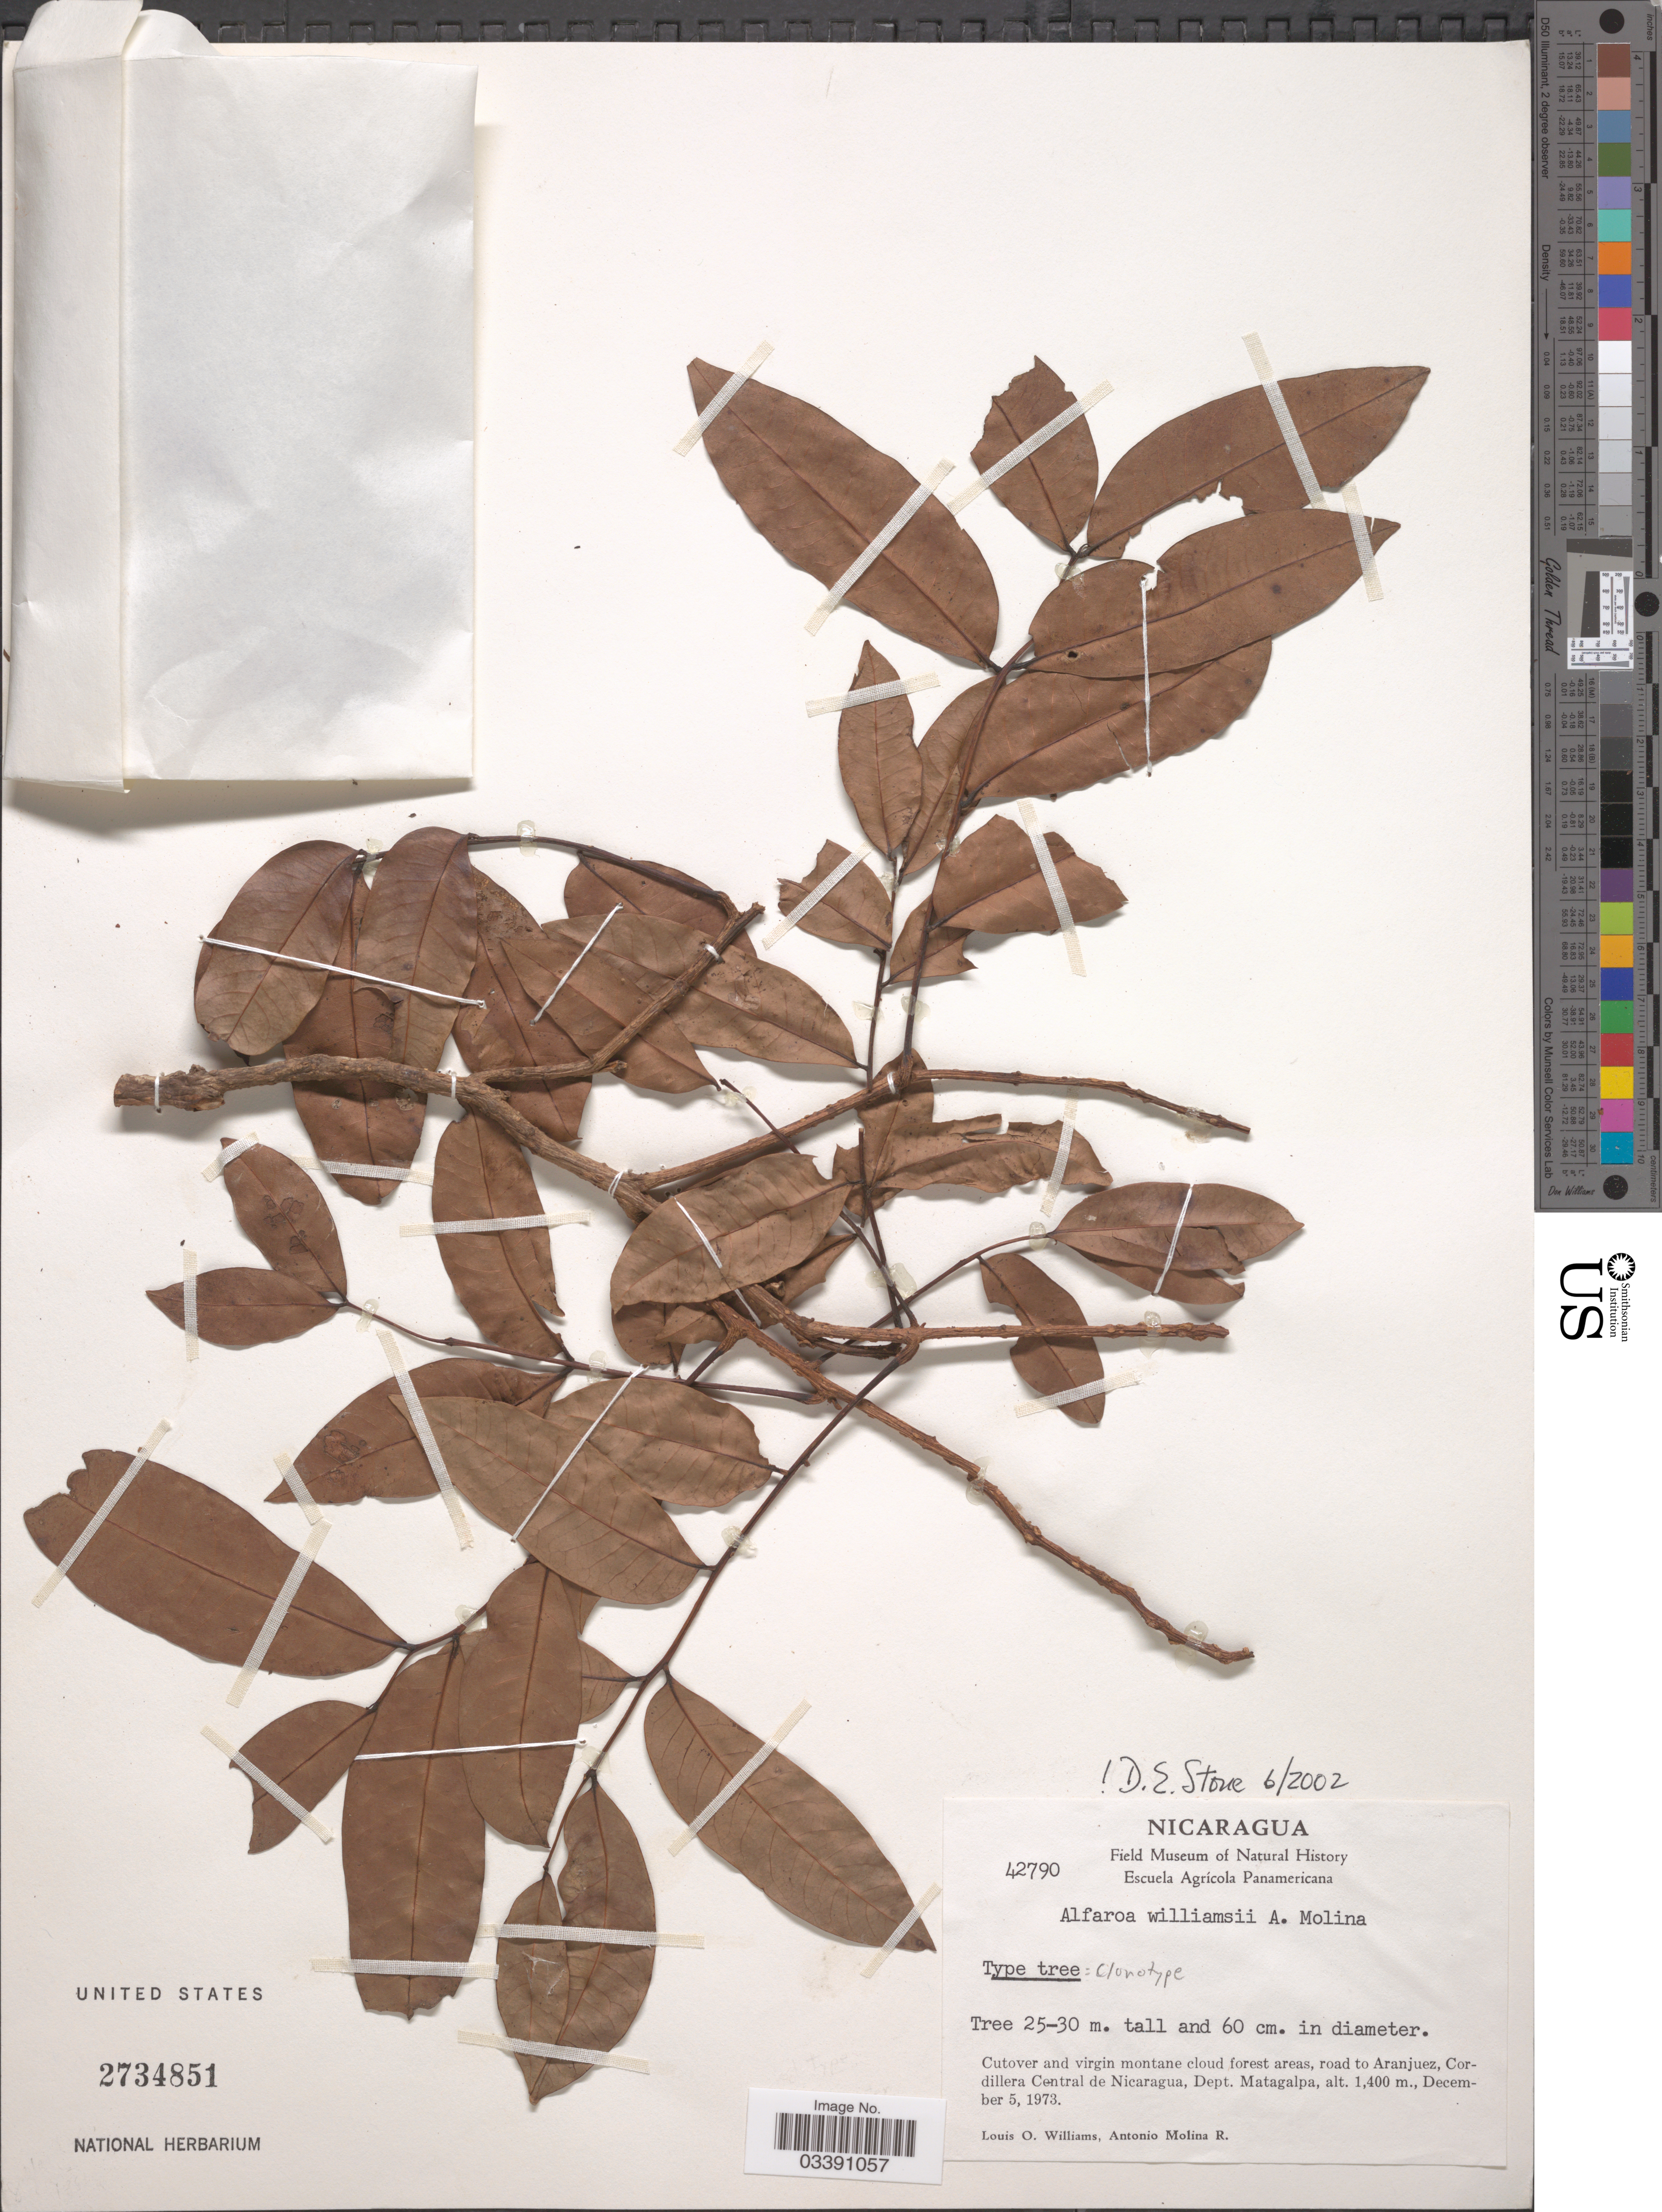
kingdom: Plantae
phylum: Tracheophyta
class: Magnoliopsida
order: Fagales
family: Juglandaceae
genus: Alfaroa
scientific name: Alfaroa williamsii subsp. williamsii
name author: Ant. Molina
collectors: L. O. Williams & A. Molina R.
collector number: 42790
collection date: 1973-12-05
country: Nicaragua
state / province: Matagalpa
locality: Road to Aranjuez, Cordillera Central de Nicaragua, Dept. Matagalpa.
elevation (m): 1400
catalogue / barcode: US 2734851